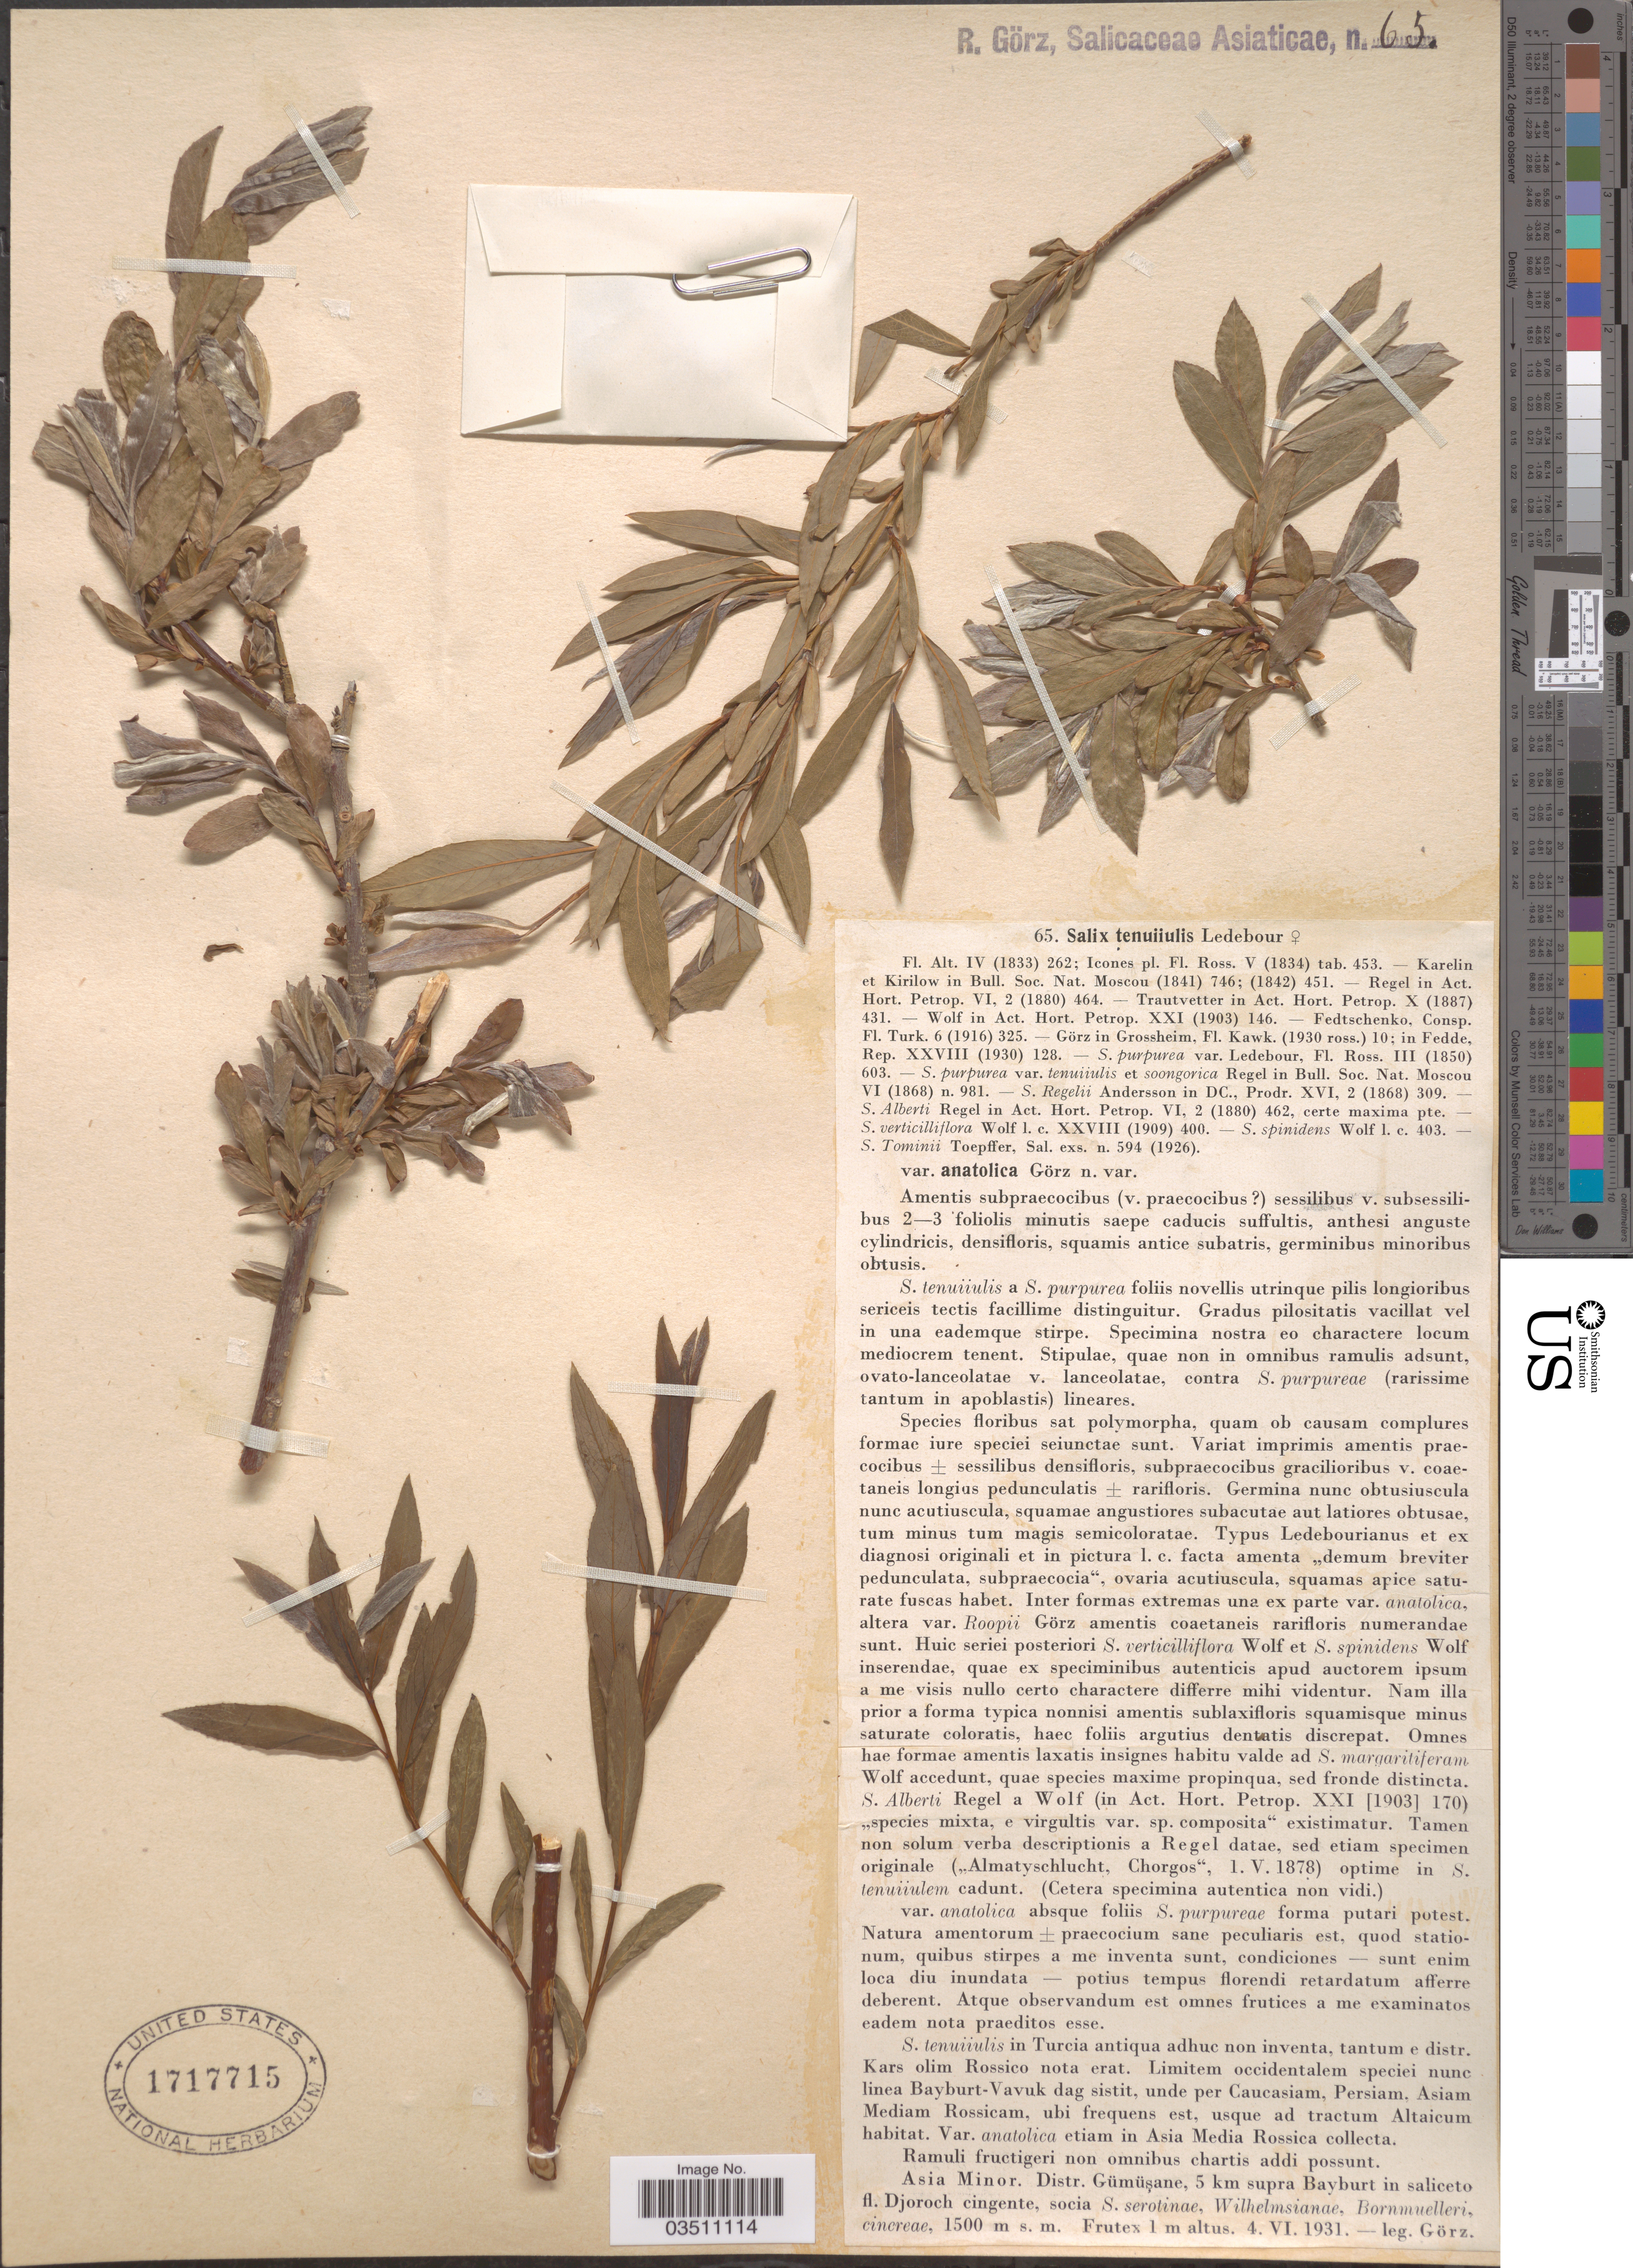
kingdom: Plantae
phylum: Tracheophyta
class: Magnoliopsida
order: Malpighiales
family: Salicaceae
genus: Salix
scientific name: Salix tenuijulis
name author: Ledeb.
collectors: Gorz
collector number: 65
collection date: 1931-06-04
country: Turkey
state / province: Gumushane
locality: Asia Minor. Distr. Gümüsane, 5 km supra Bayburt in saliceto fl. Djoroch cingente.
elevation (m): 1500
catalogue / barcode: US 1717715